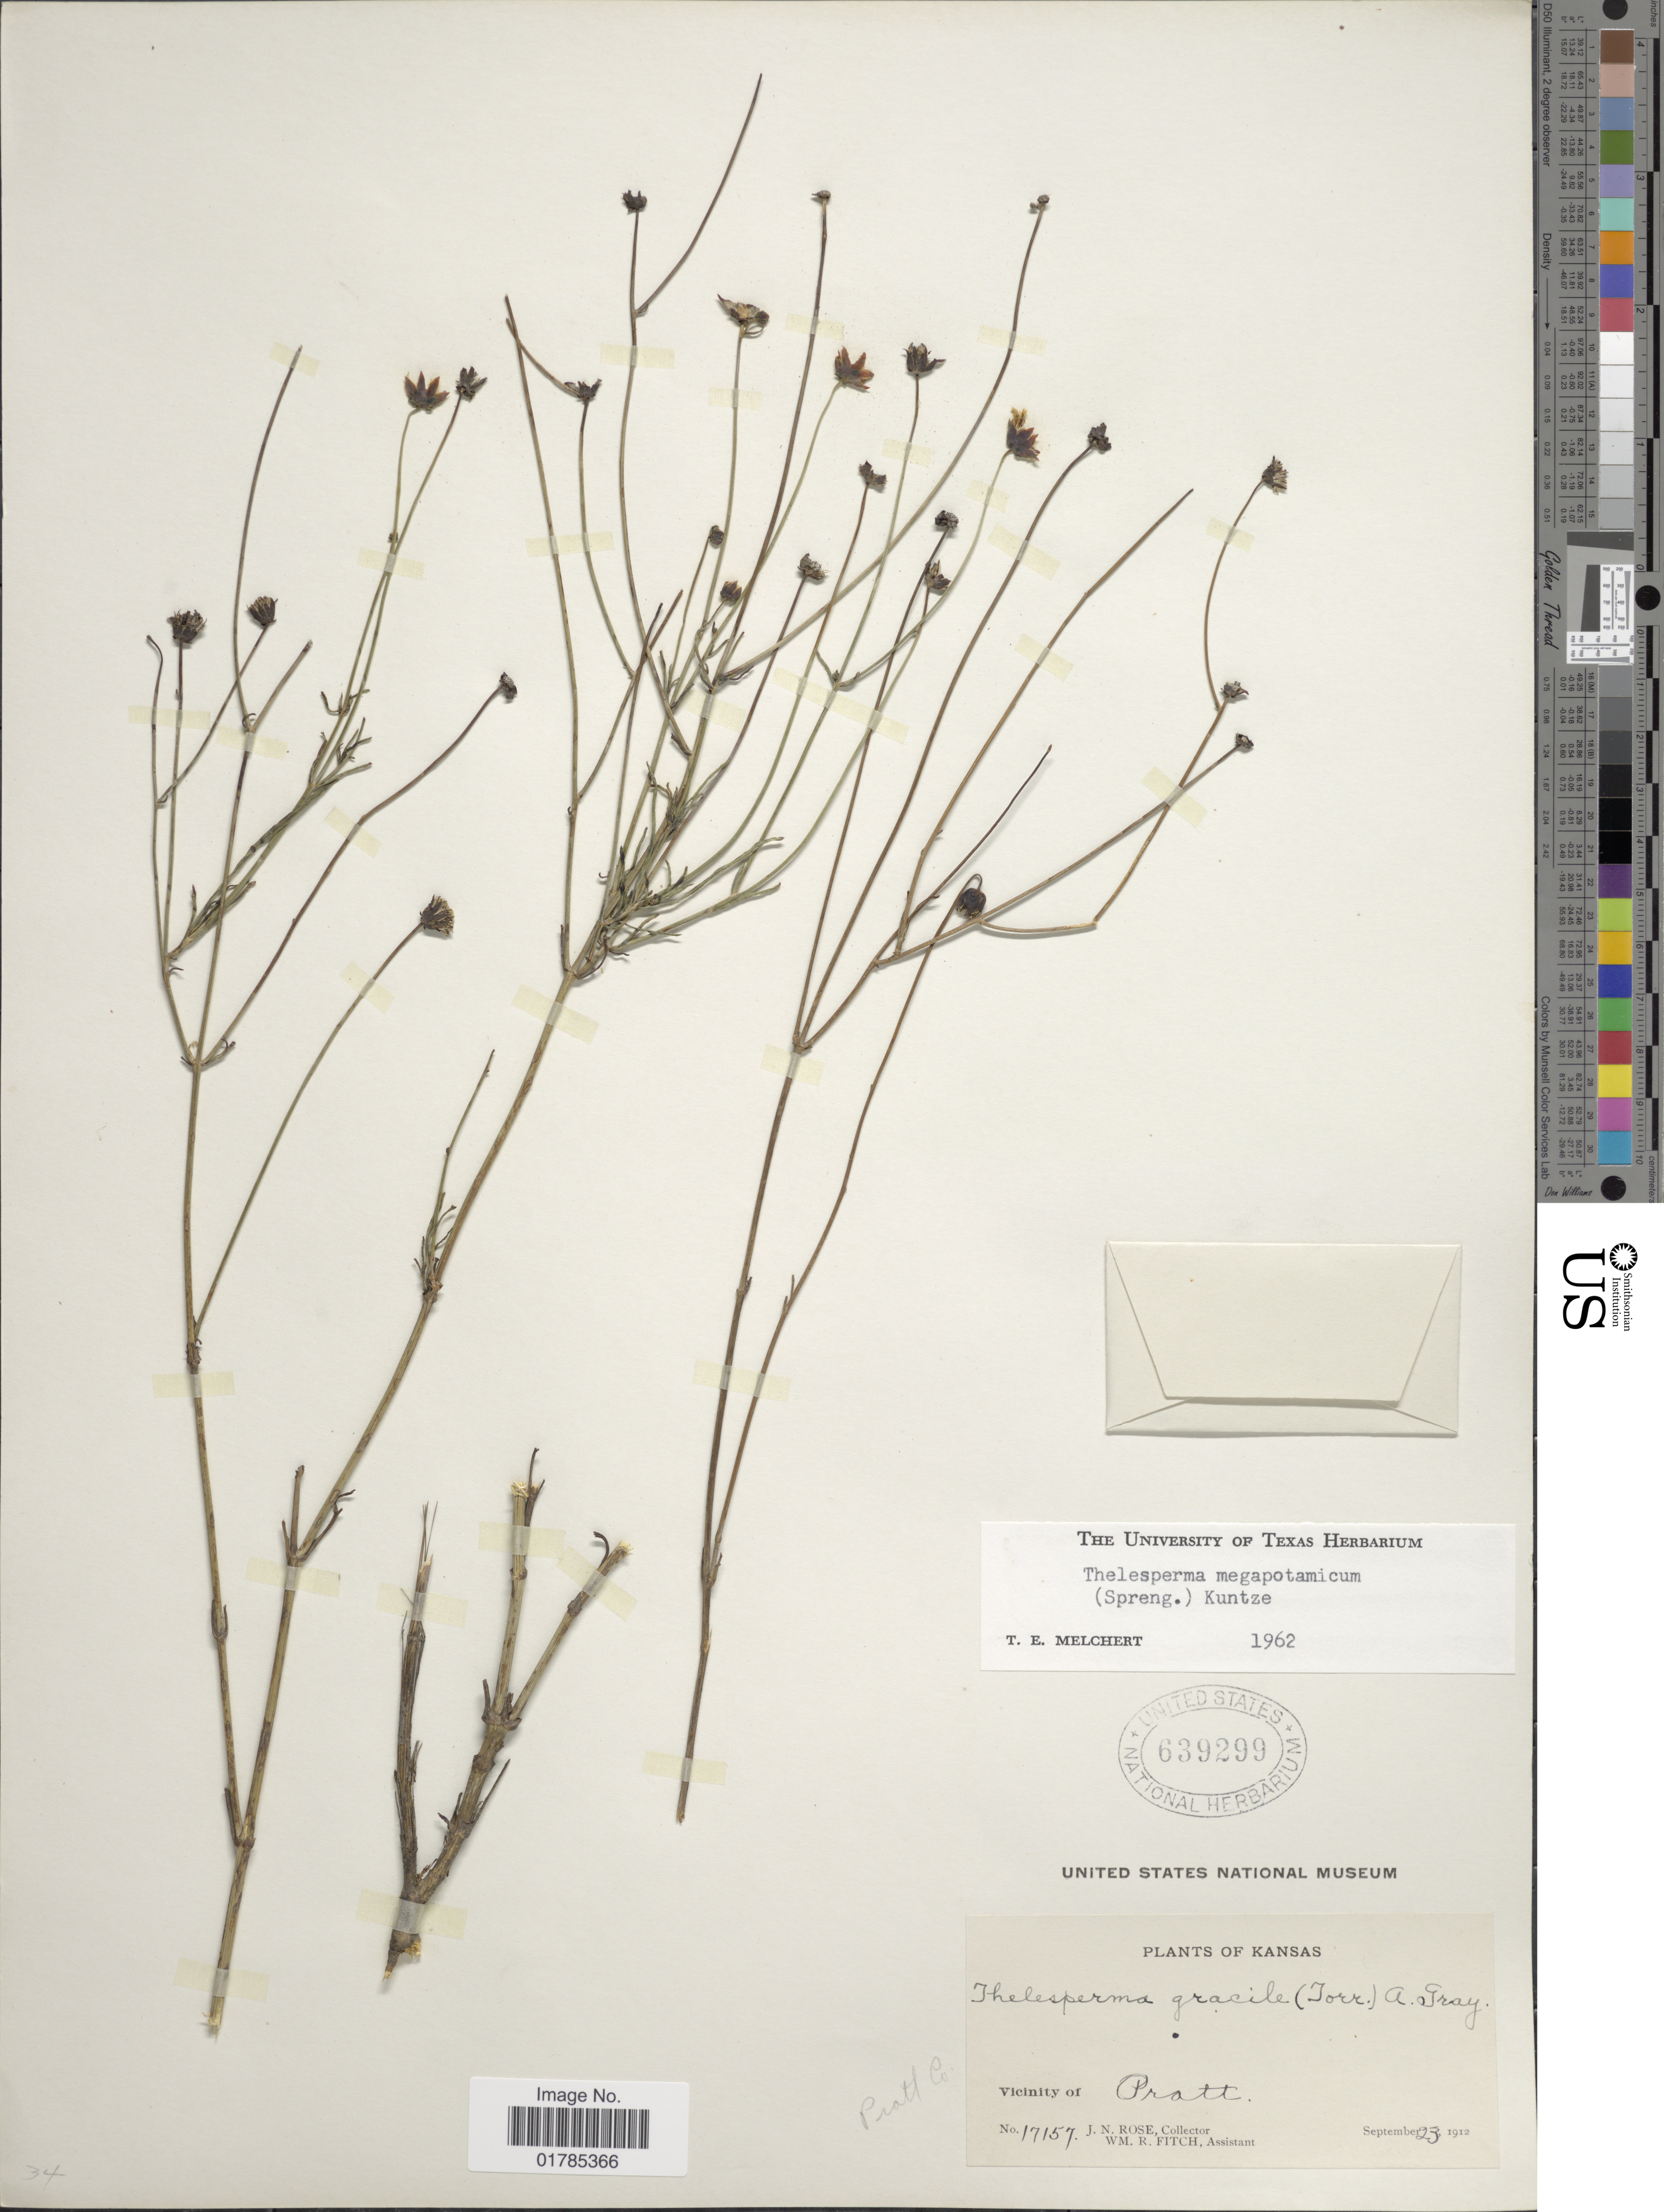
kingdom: Plantae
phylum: Tracheophyta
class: Magnoliopsida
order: Asterales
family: Asteraceae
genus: Thelesperma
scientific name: Thelesperma megapotamicum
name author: (Spreng.) Herter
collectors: J. N. Rose & W. R. Fitch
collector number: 17157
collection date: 1912-09-23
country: United States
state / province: Kansas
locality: Vicinity of Pratt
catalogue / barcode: US 639299